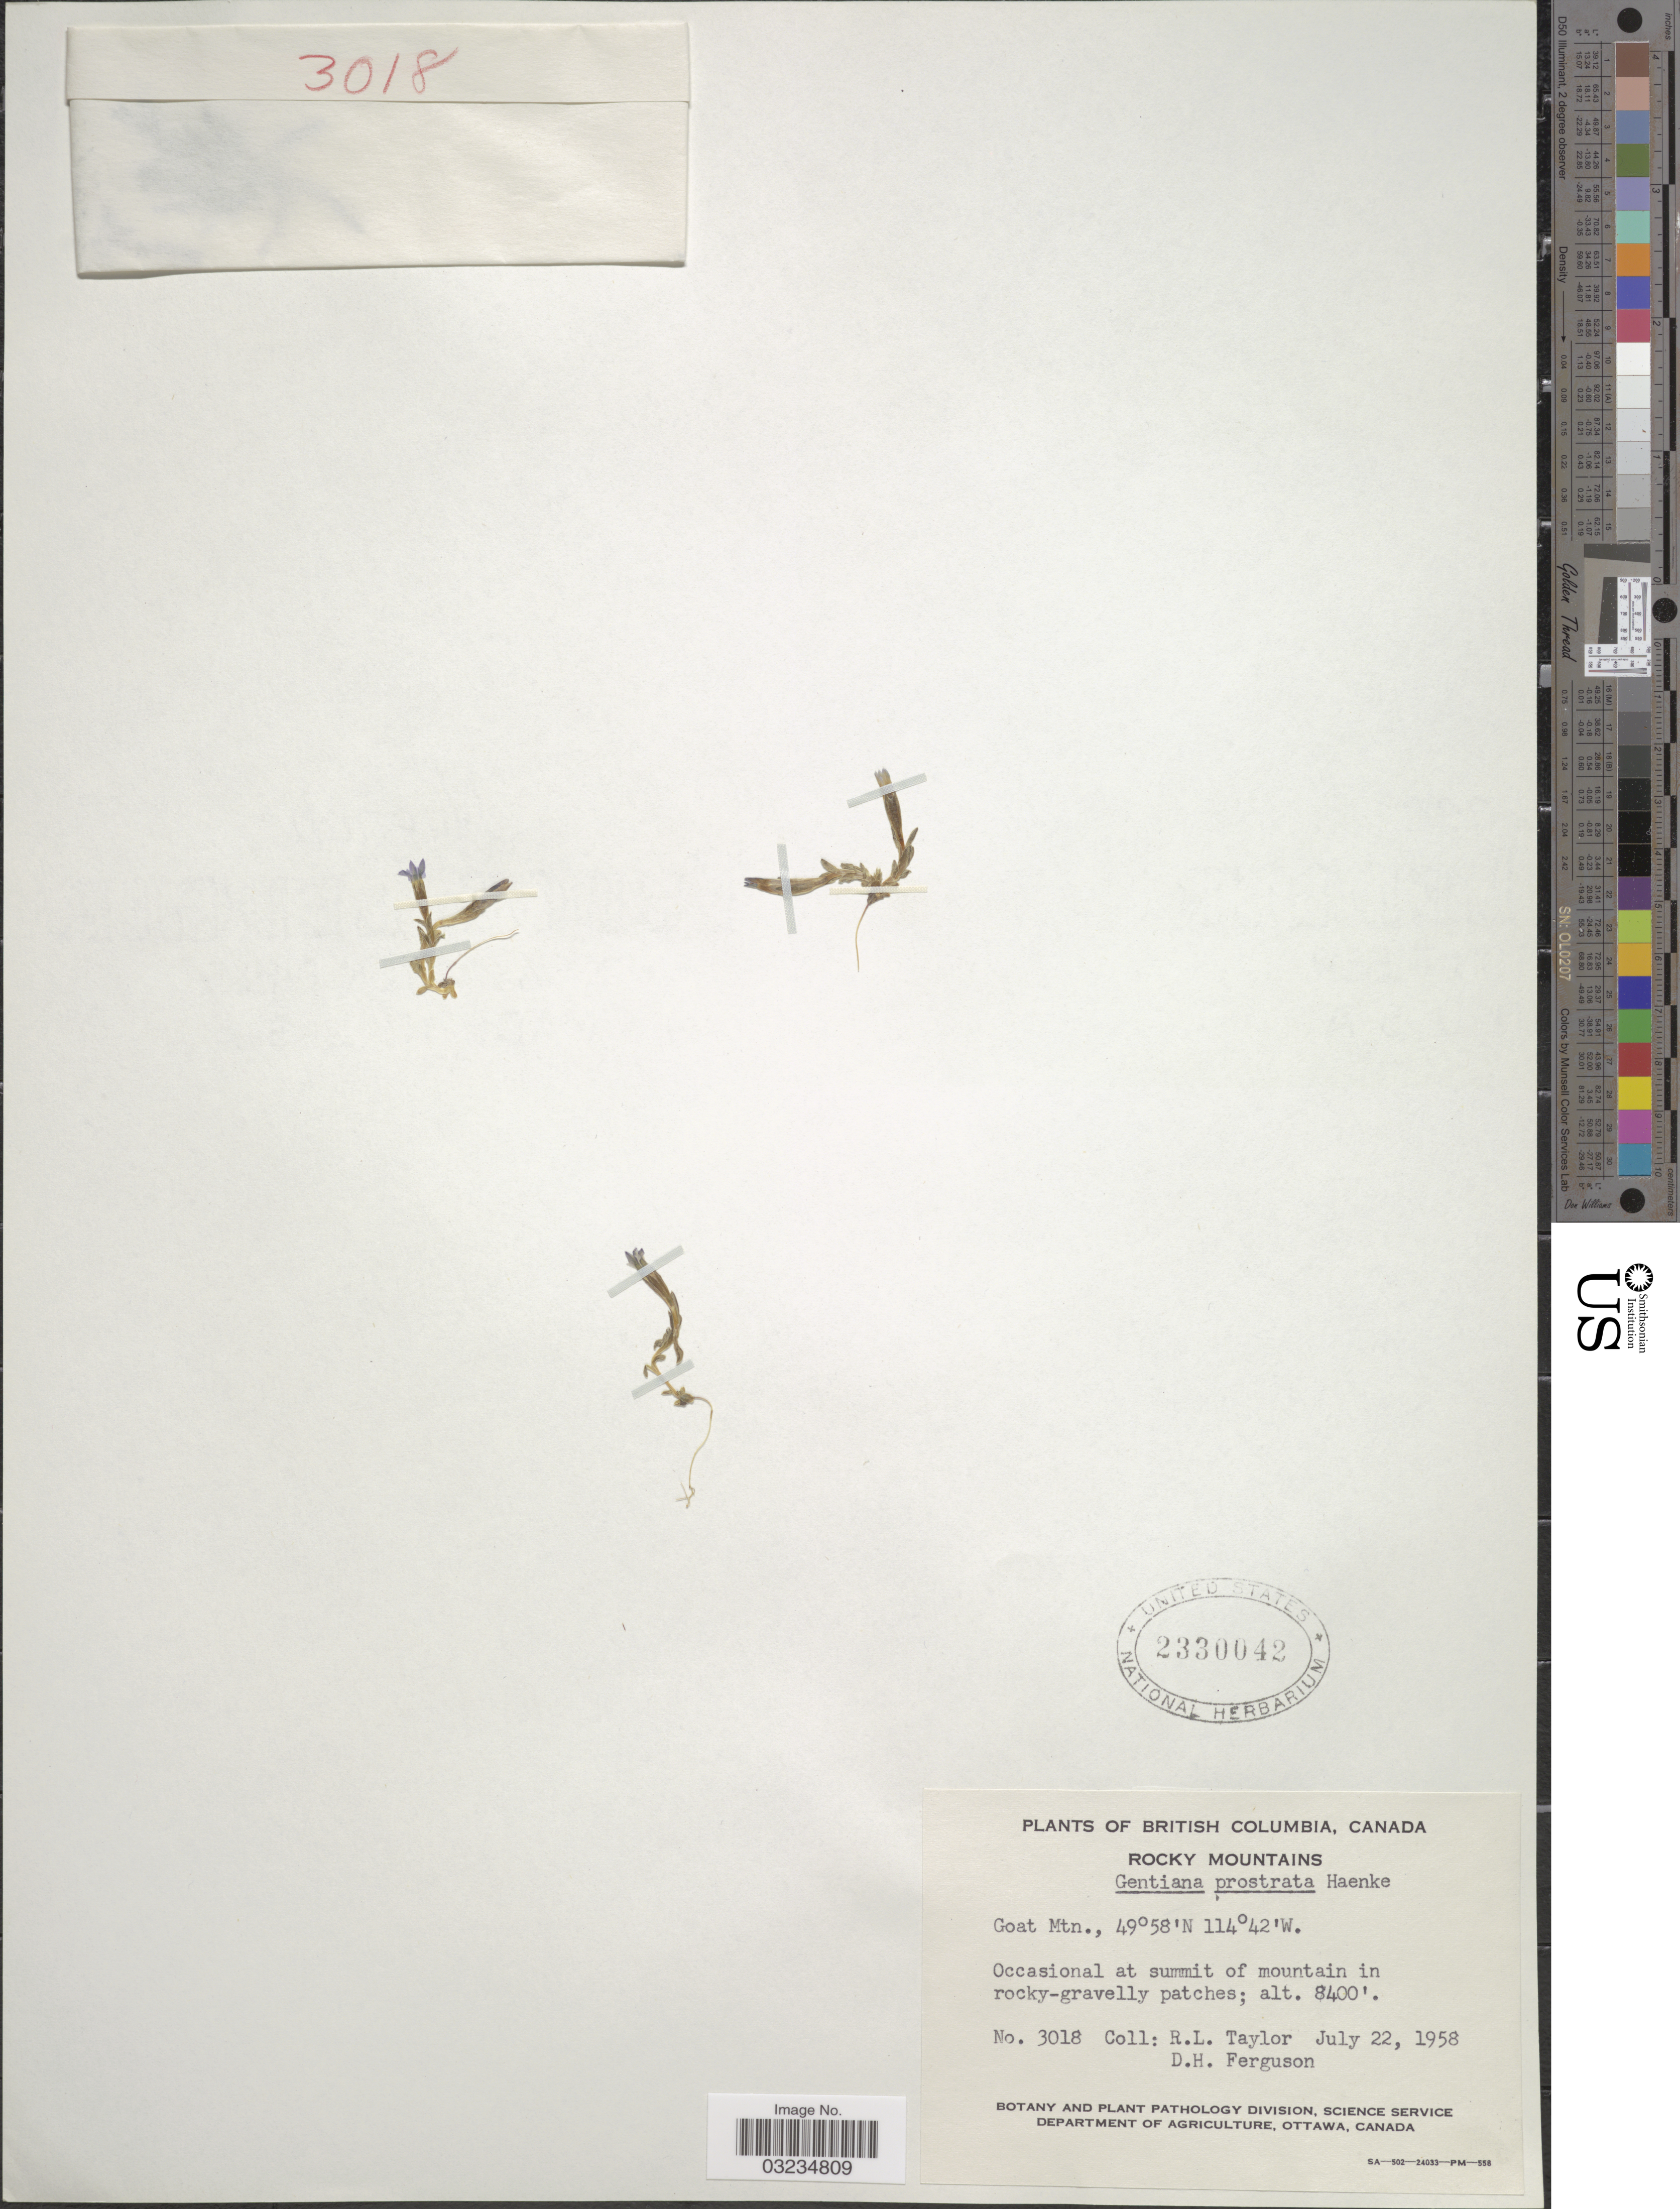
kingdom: Plantae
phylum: Tracheophyta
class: Magnoliopsida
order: Gentianales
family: Gentianaceae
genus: Gentiana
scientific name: Gentiana prostrata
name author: Haenke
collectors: R. Taylor & D. Ferguson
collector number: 3018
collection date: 1958-07-22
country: Canada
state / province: British Columbia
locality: Rocky Mountains. Goat Mtn. Occasional at summit of mountain in rocky-gravelly patches.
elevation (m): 2560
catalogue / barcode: US 2330042